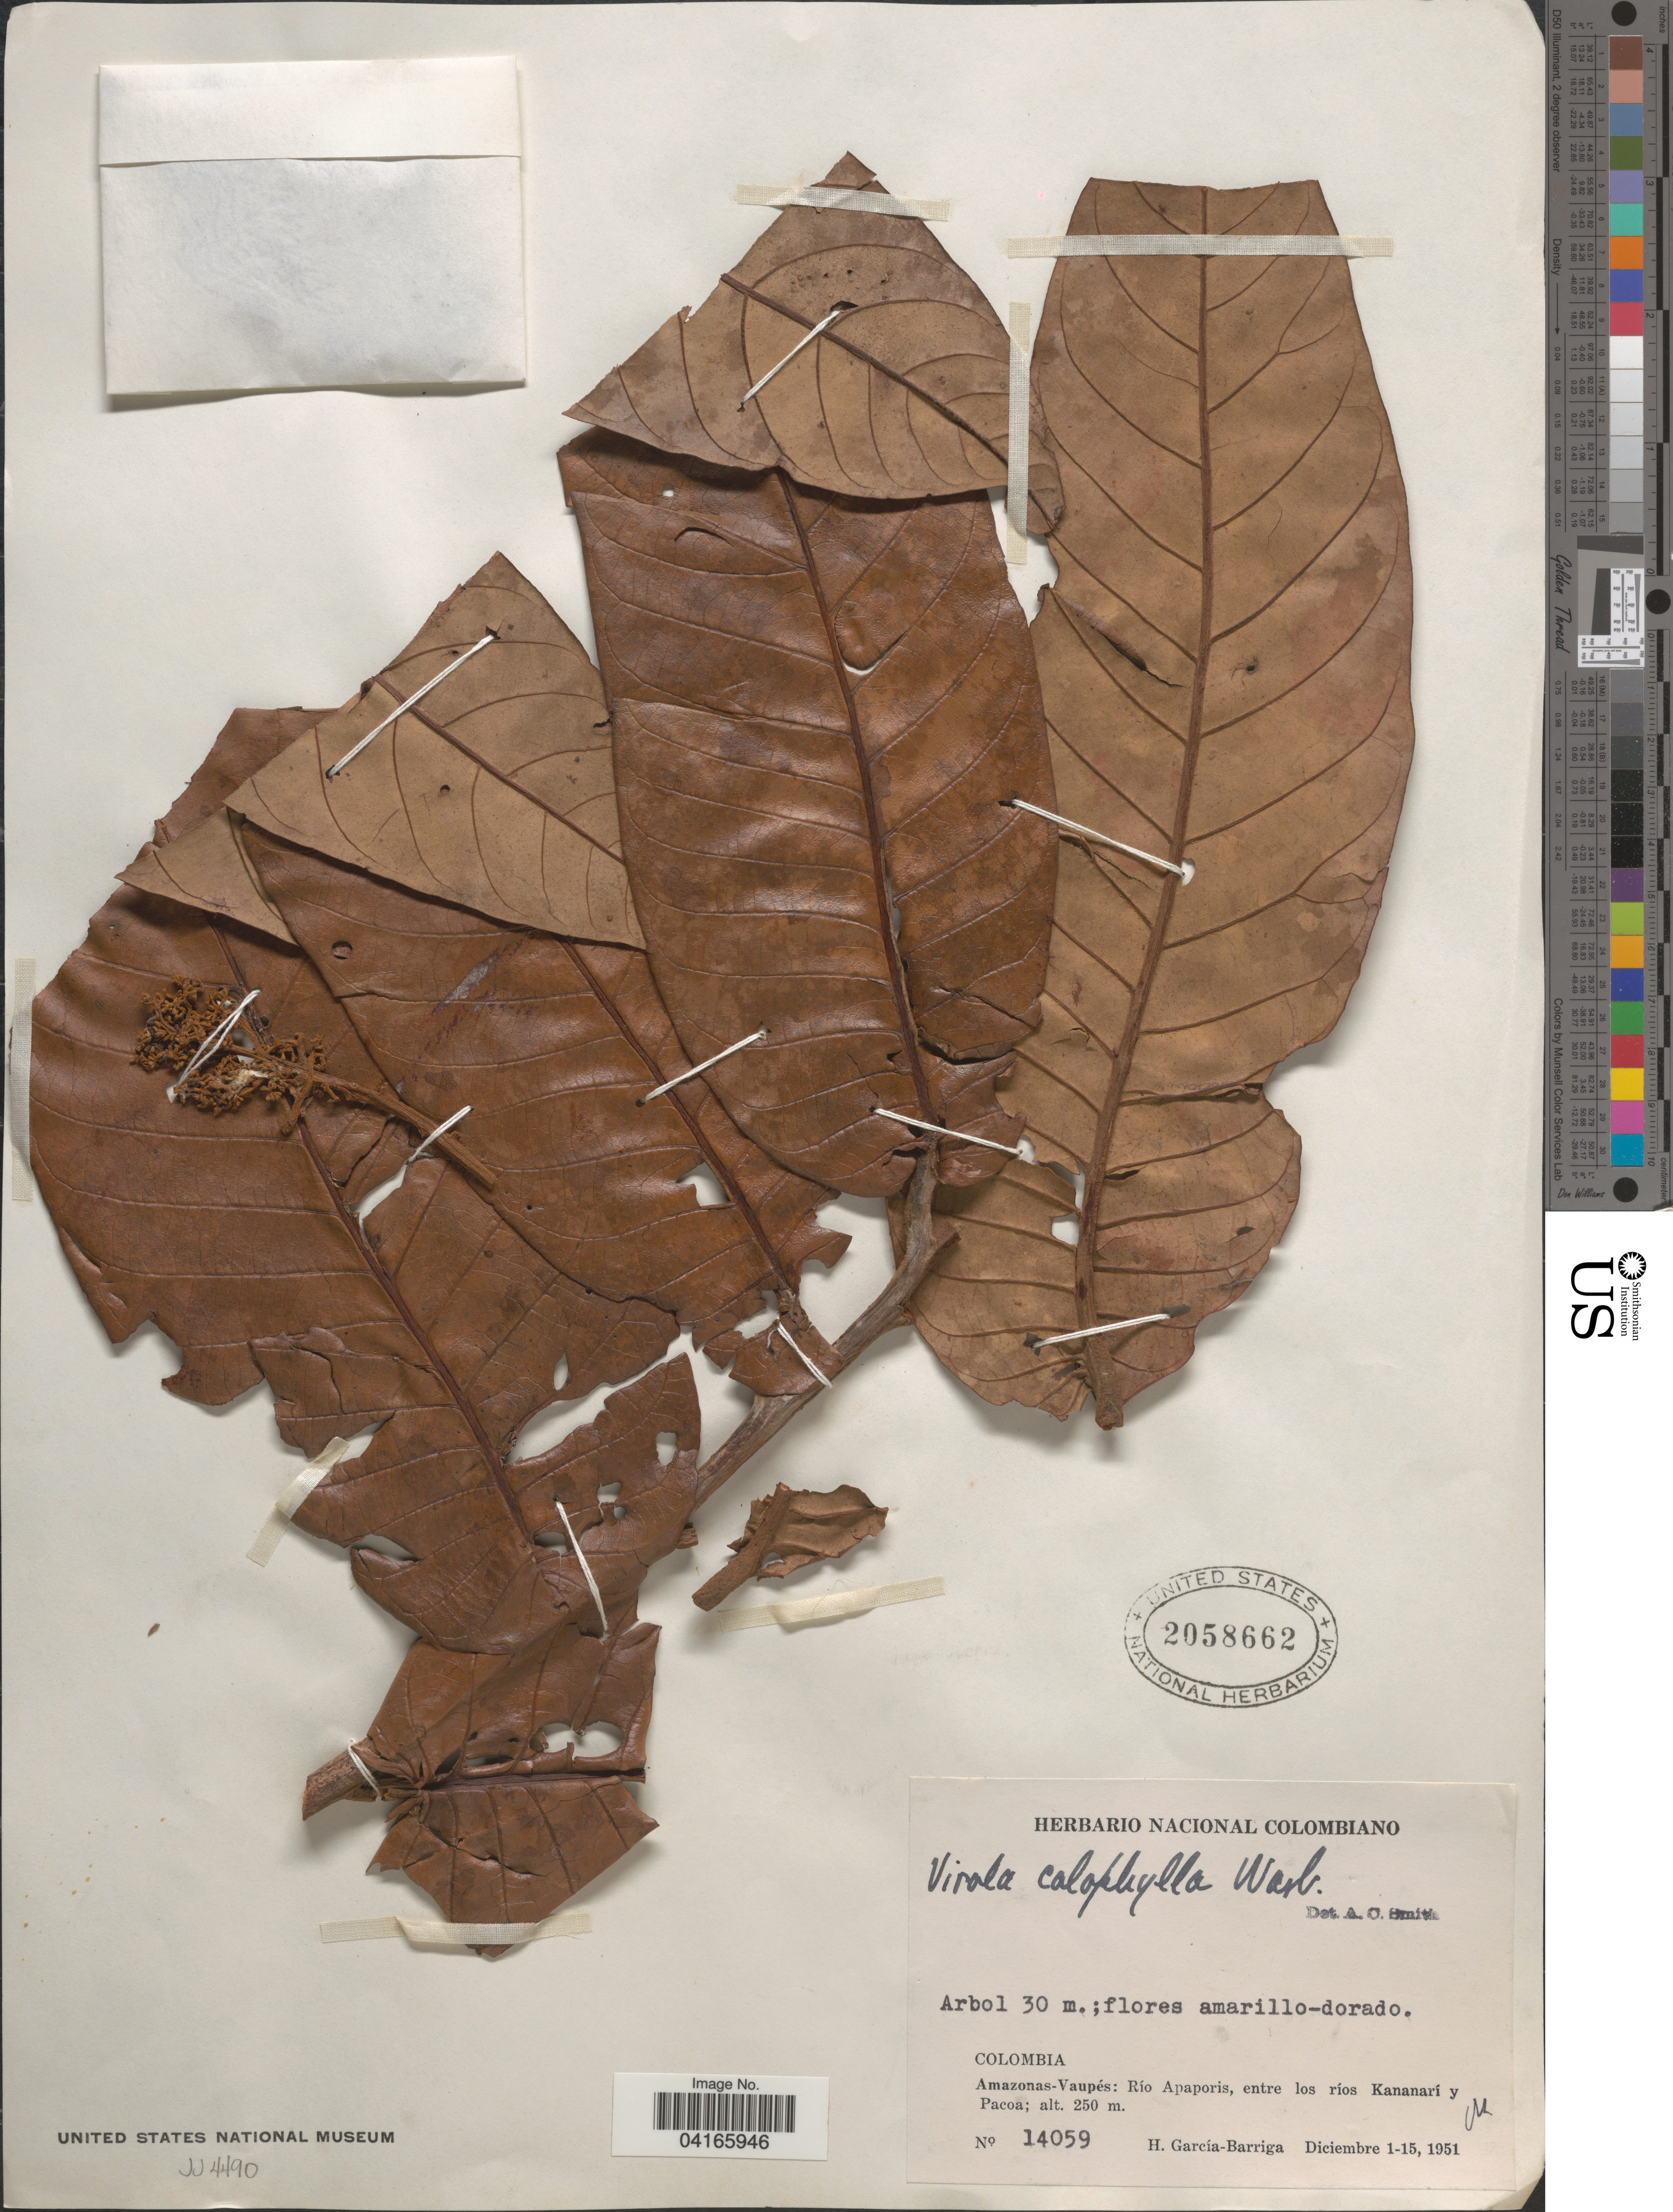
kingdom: Plantae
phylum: Tracheophyta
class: Magnoliopsida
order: Magnoliales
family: Myristicaceae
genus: Virola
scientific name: Virola calophylla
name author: (Spruce) Warb.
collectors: H. García Barriga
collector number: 14059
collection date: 1951-12-01/1951-12-15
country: Colombia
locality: Amazonas-Vaupés: Río Apaporis, entre los ríos Kananarí y Pacoa.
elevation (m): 250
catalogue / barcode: US 2058662